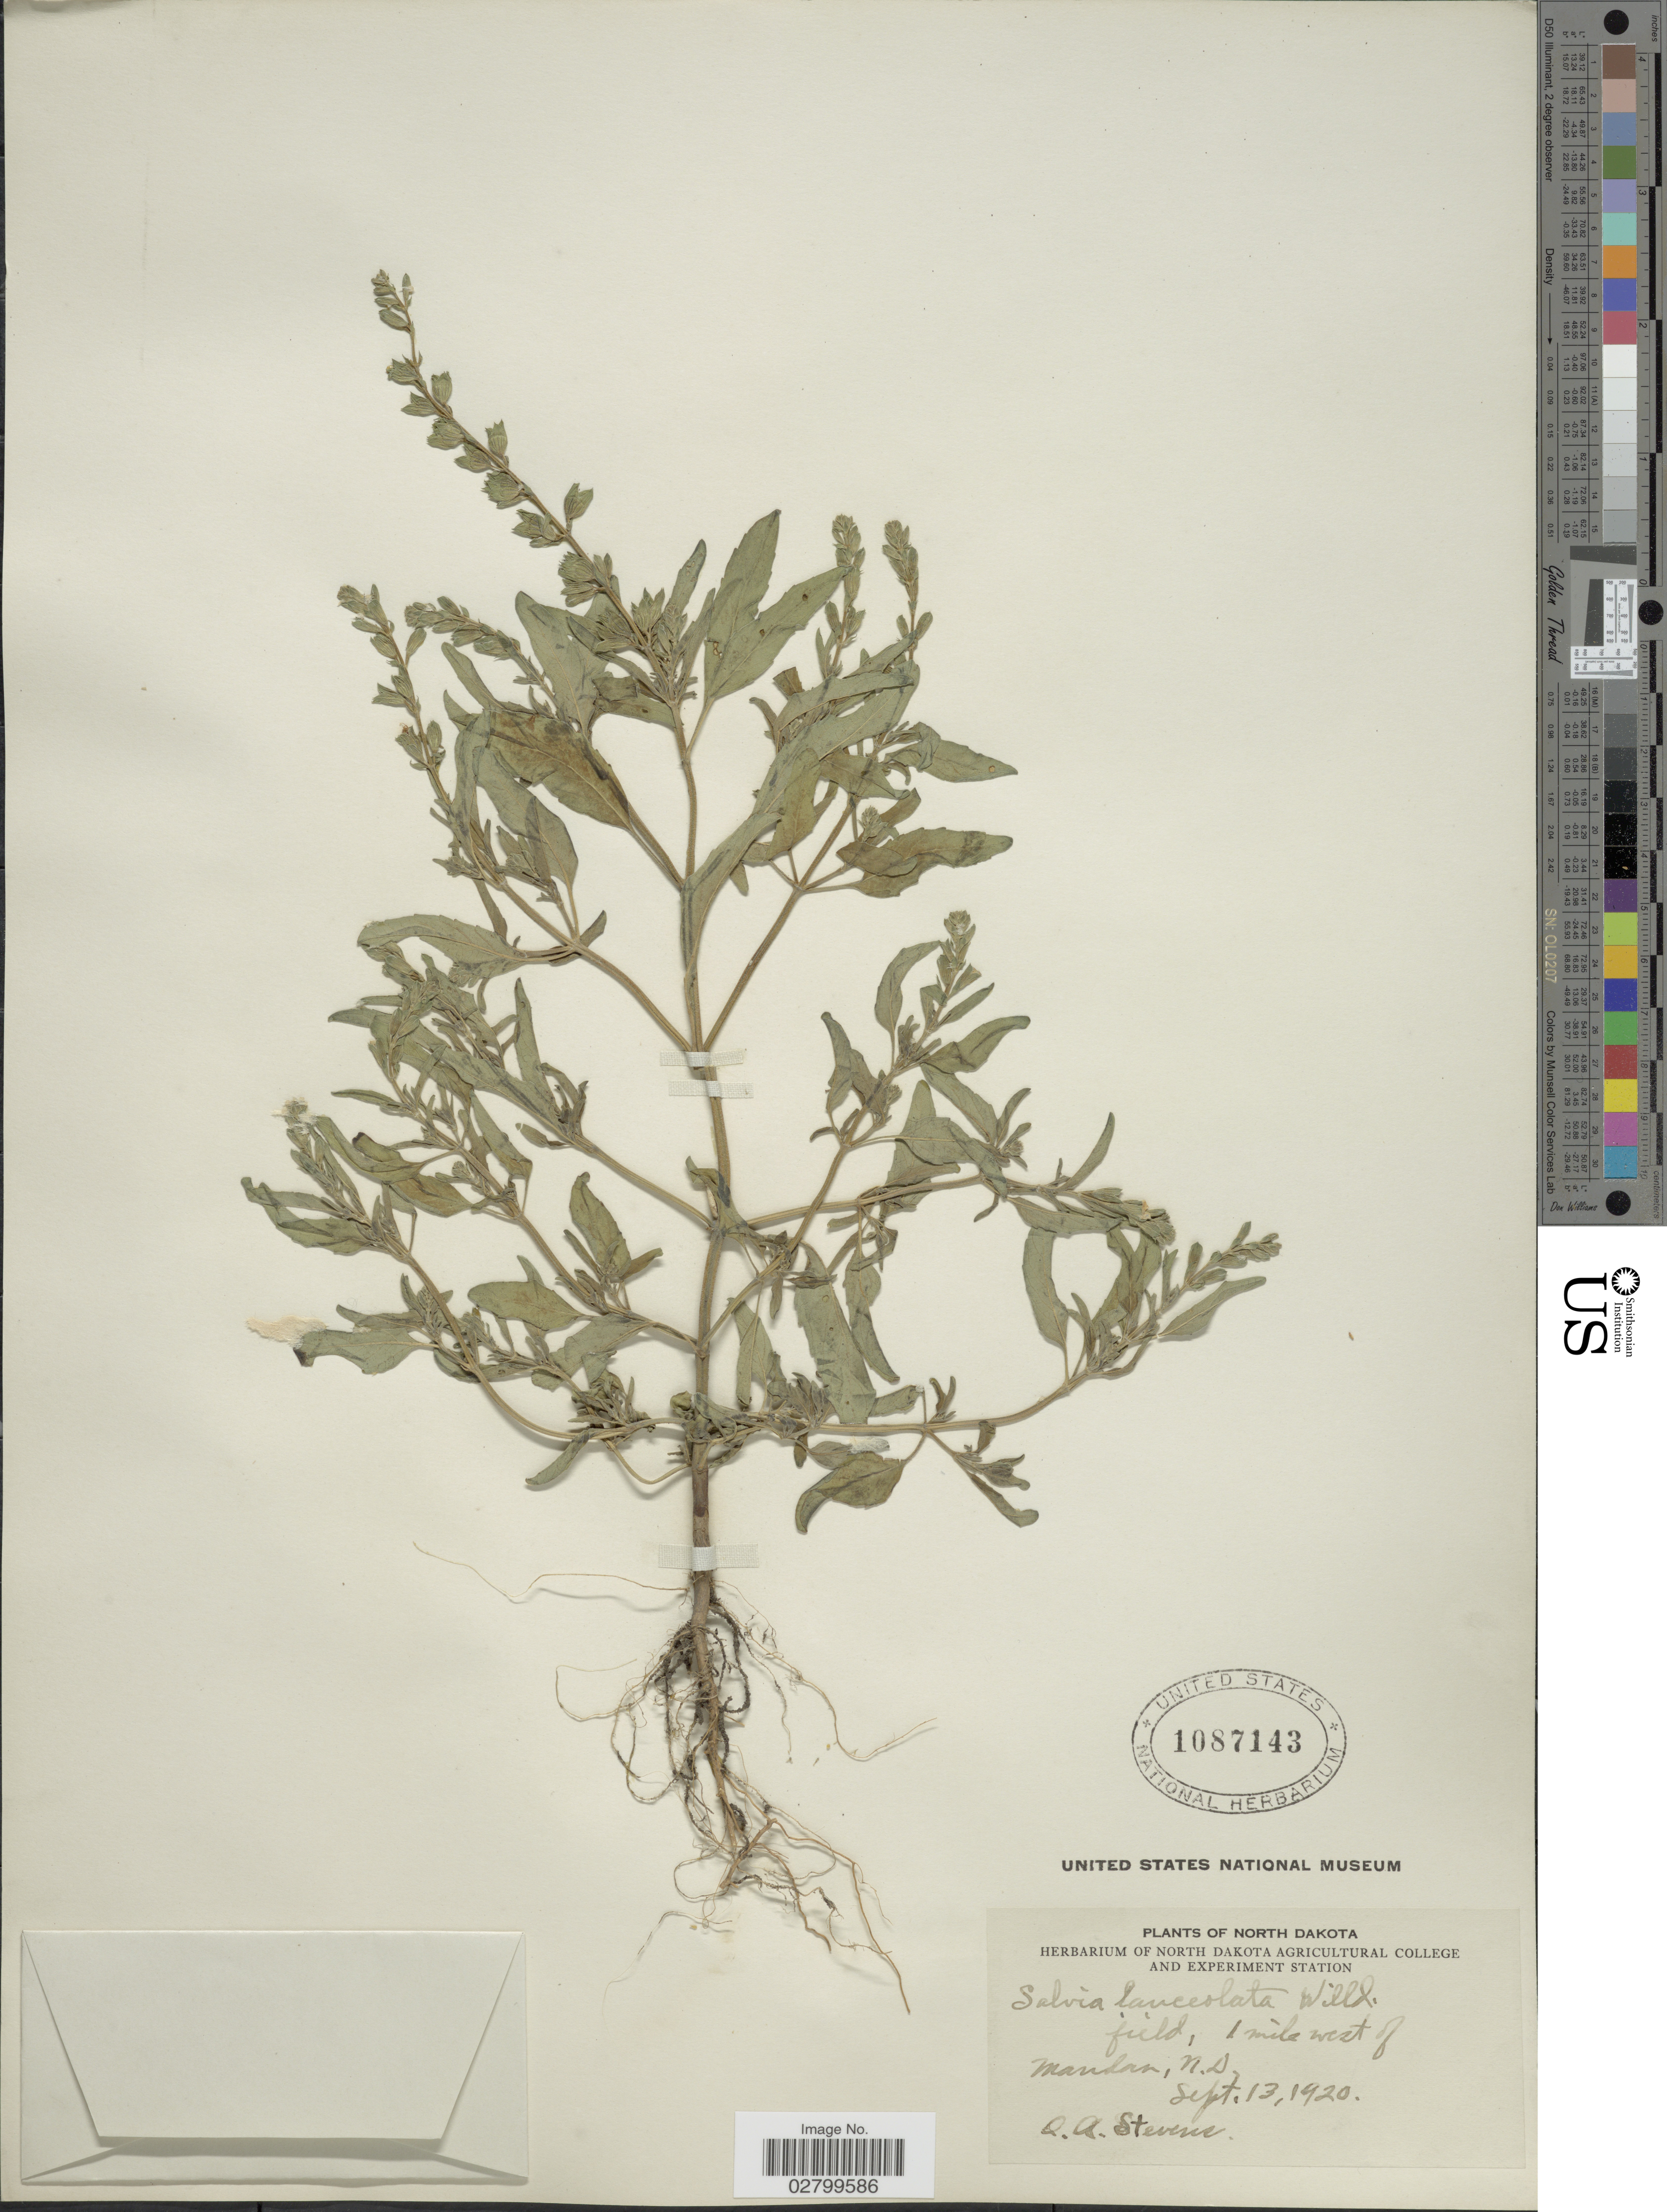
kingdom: Plantae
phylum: Tracheophyta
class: Magnoliopsida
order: Lamiales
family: Lamiaceae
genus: Salvia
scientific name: Salvia lanceolata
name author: Brouss.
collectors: A. Stevens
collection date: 1920-09-13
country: United States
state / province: North Dakota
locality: Field, 1 mile west of Mandan, N.D.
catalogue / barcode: US 1087143